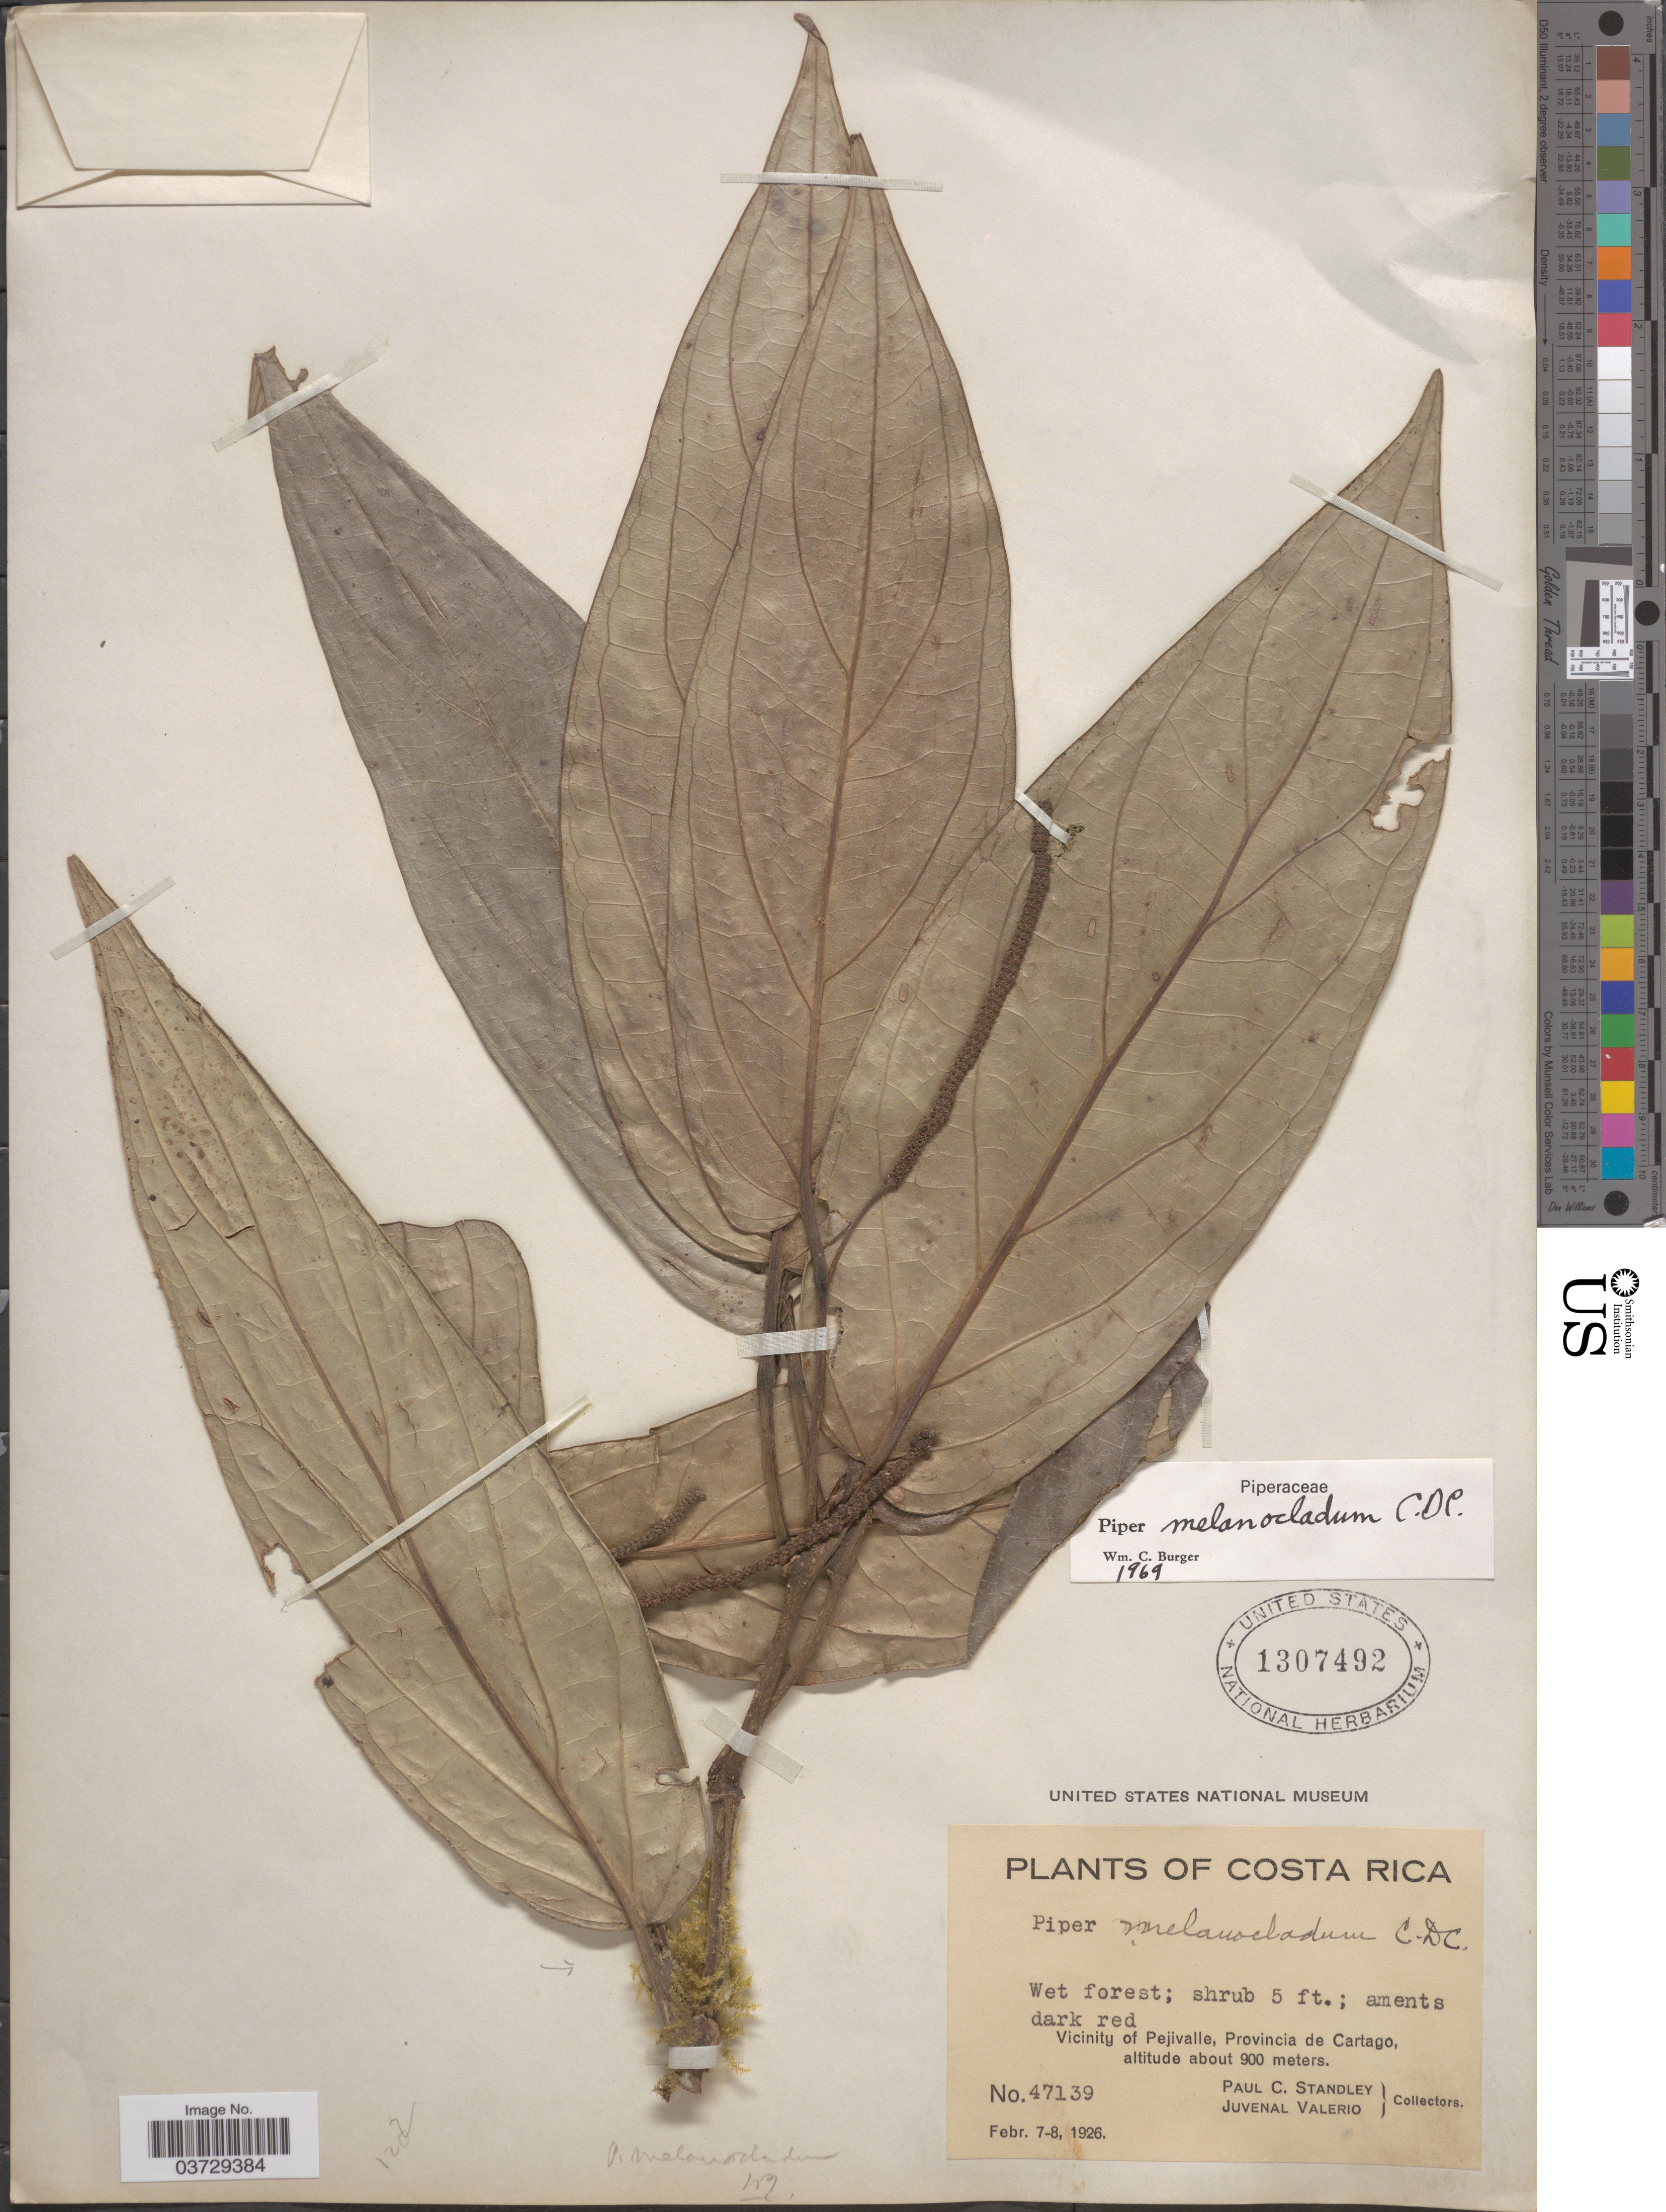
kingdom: Plantae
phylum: Tracheophyta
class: Magnoliopsida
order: Piperales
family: Piperaceae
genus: Piper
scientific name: Piper melanocladum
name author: C. DC.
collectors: P. C. Standley & J. Valerio R.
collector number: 47139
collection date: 1926-02-07/1926-02-08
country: Costa Rica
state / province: Cartago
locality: Vicinity of Pejivalle.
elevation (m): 900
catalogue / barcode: US 1307492